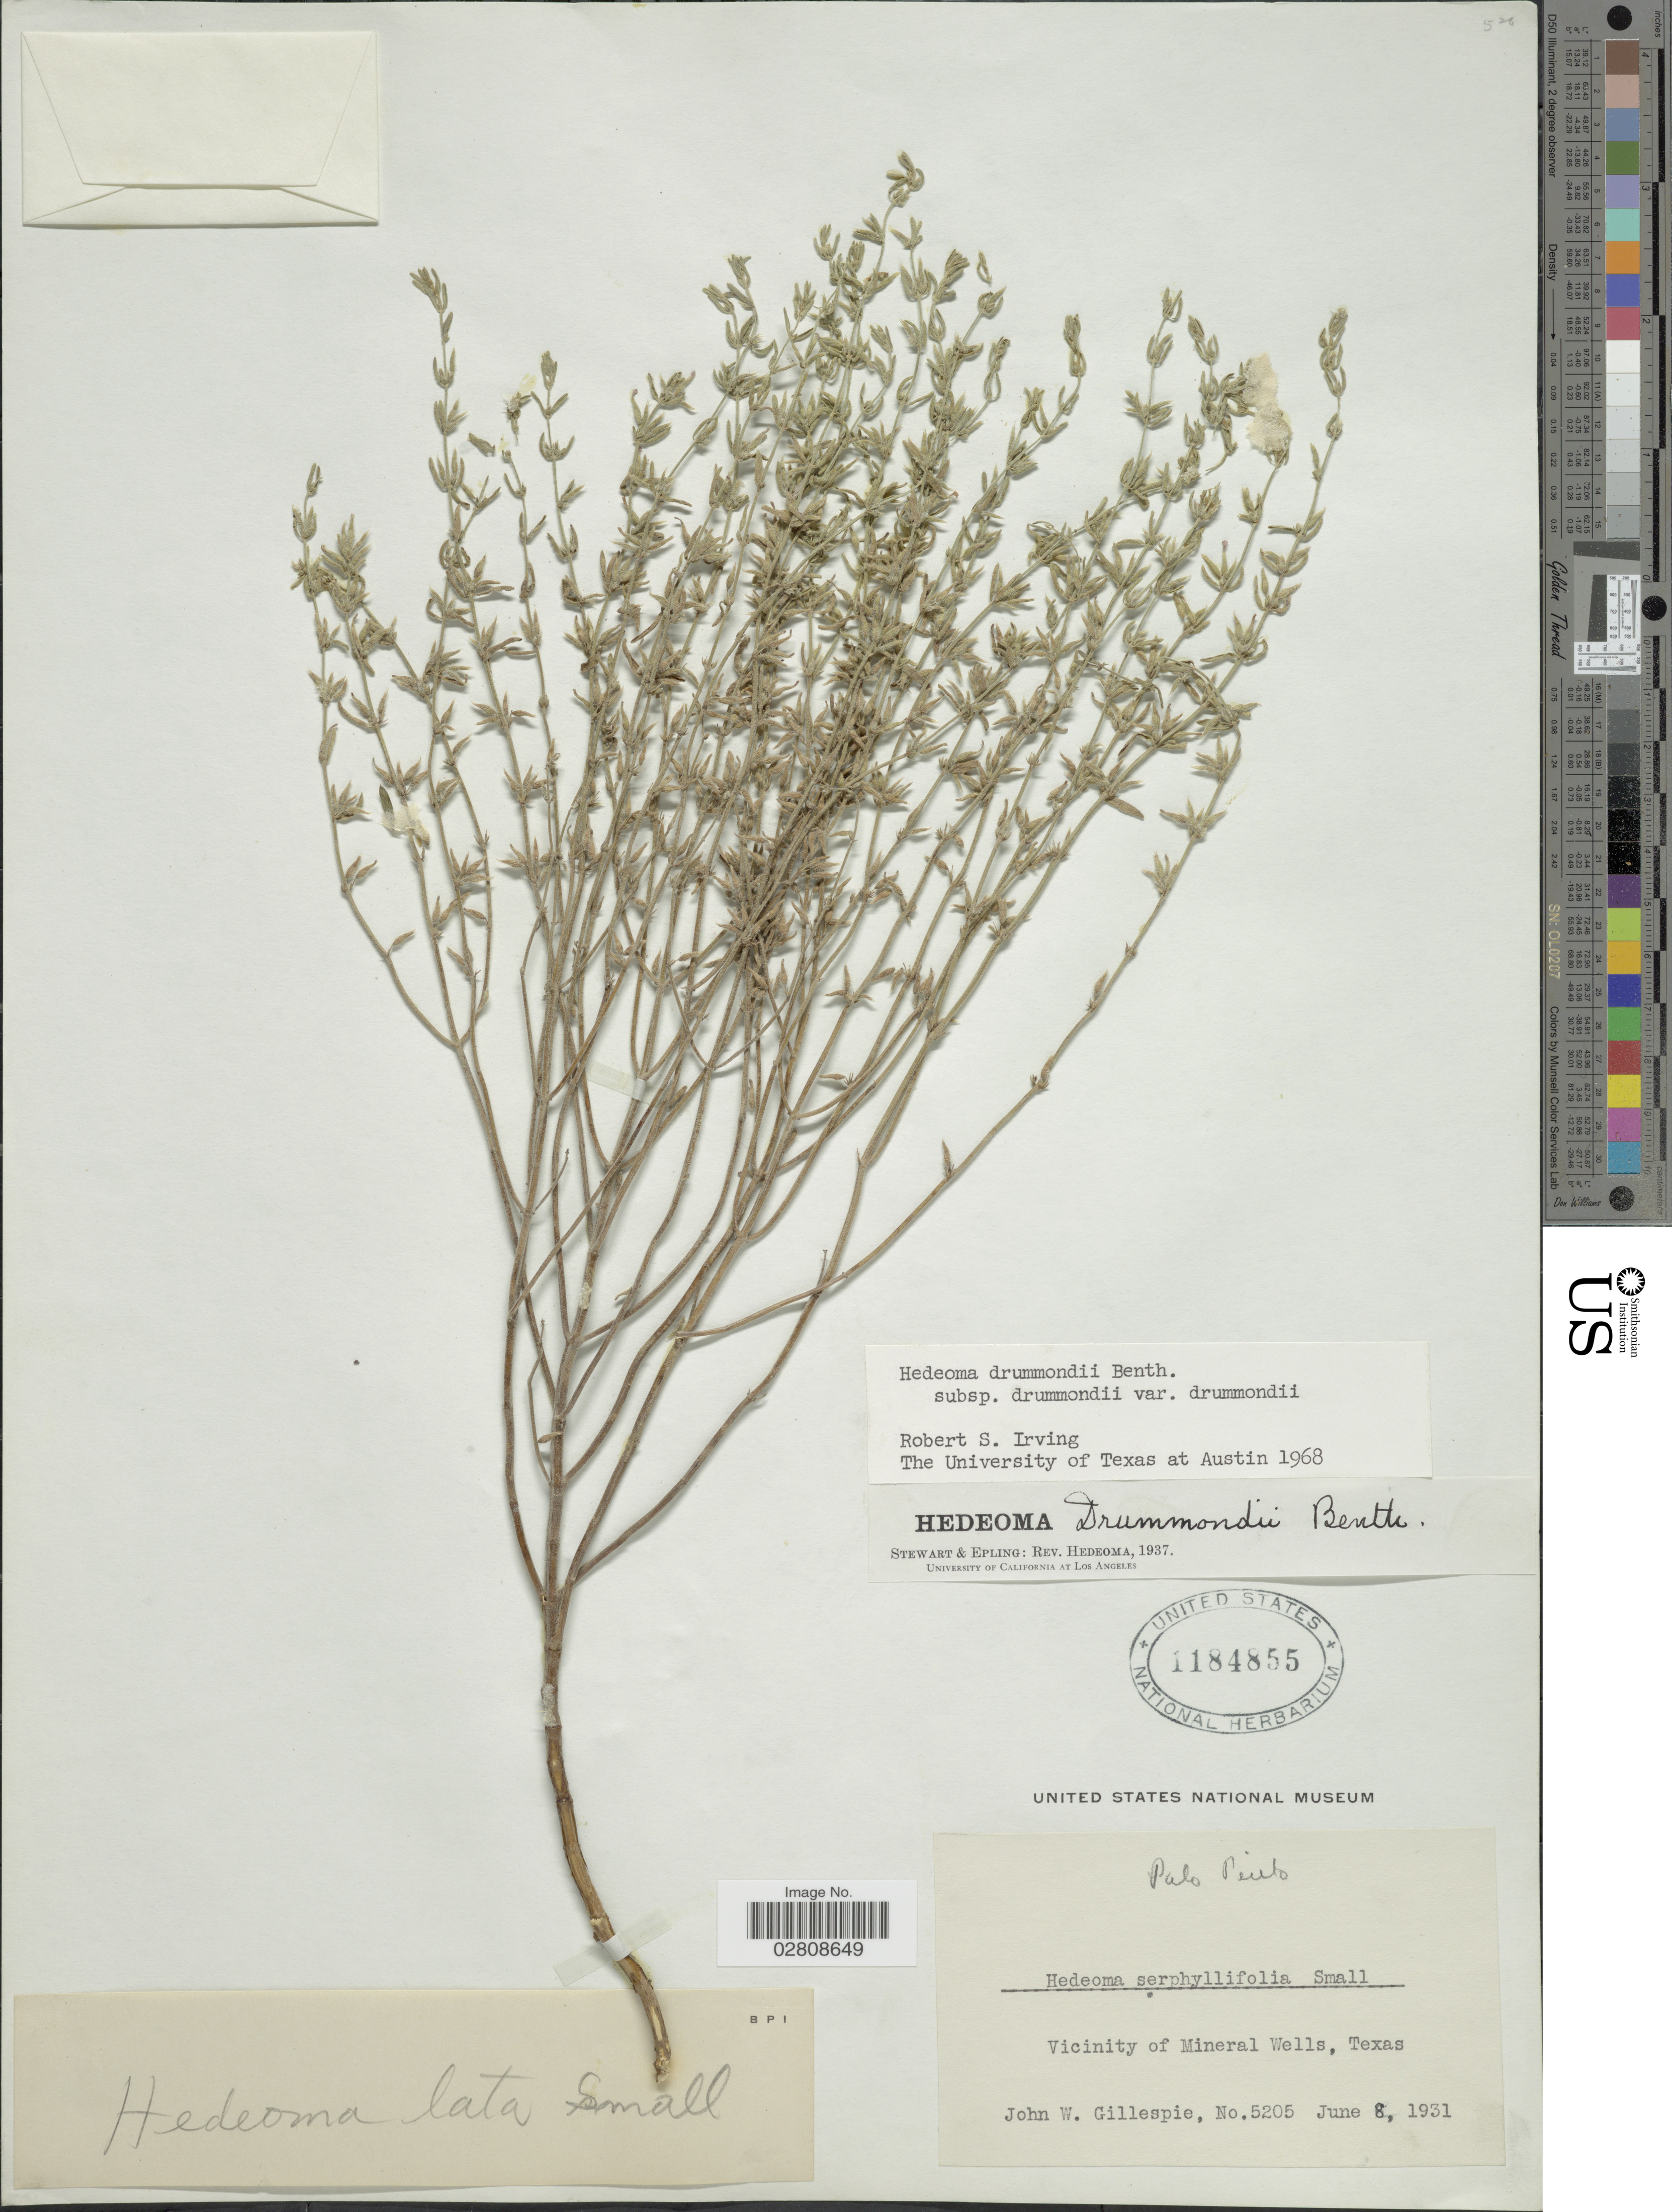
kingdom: Plantae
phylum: Tracheophyta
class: Magnoliopsida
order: Lamiales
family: Lamiaceae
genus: Hedeoma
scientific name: Hedeoma drummondii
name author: Benth.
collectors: J. W. Gillespie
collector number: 5205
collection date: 1931-06-08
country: United States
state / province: Texas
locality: Vicinity of Mineral Wells.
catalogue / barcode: US 1184855